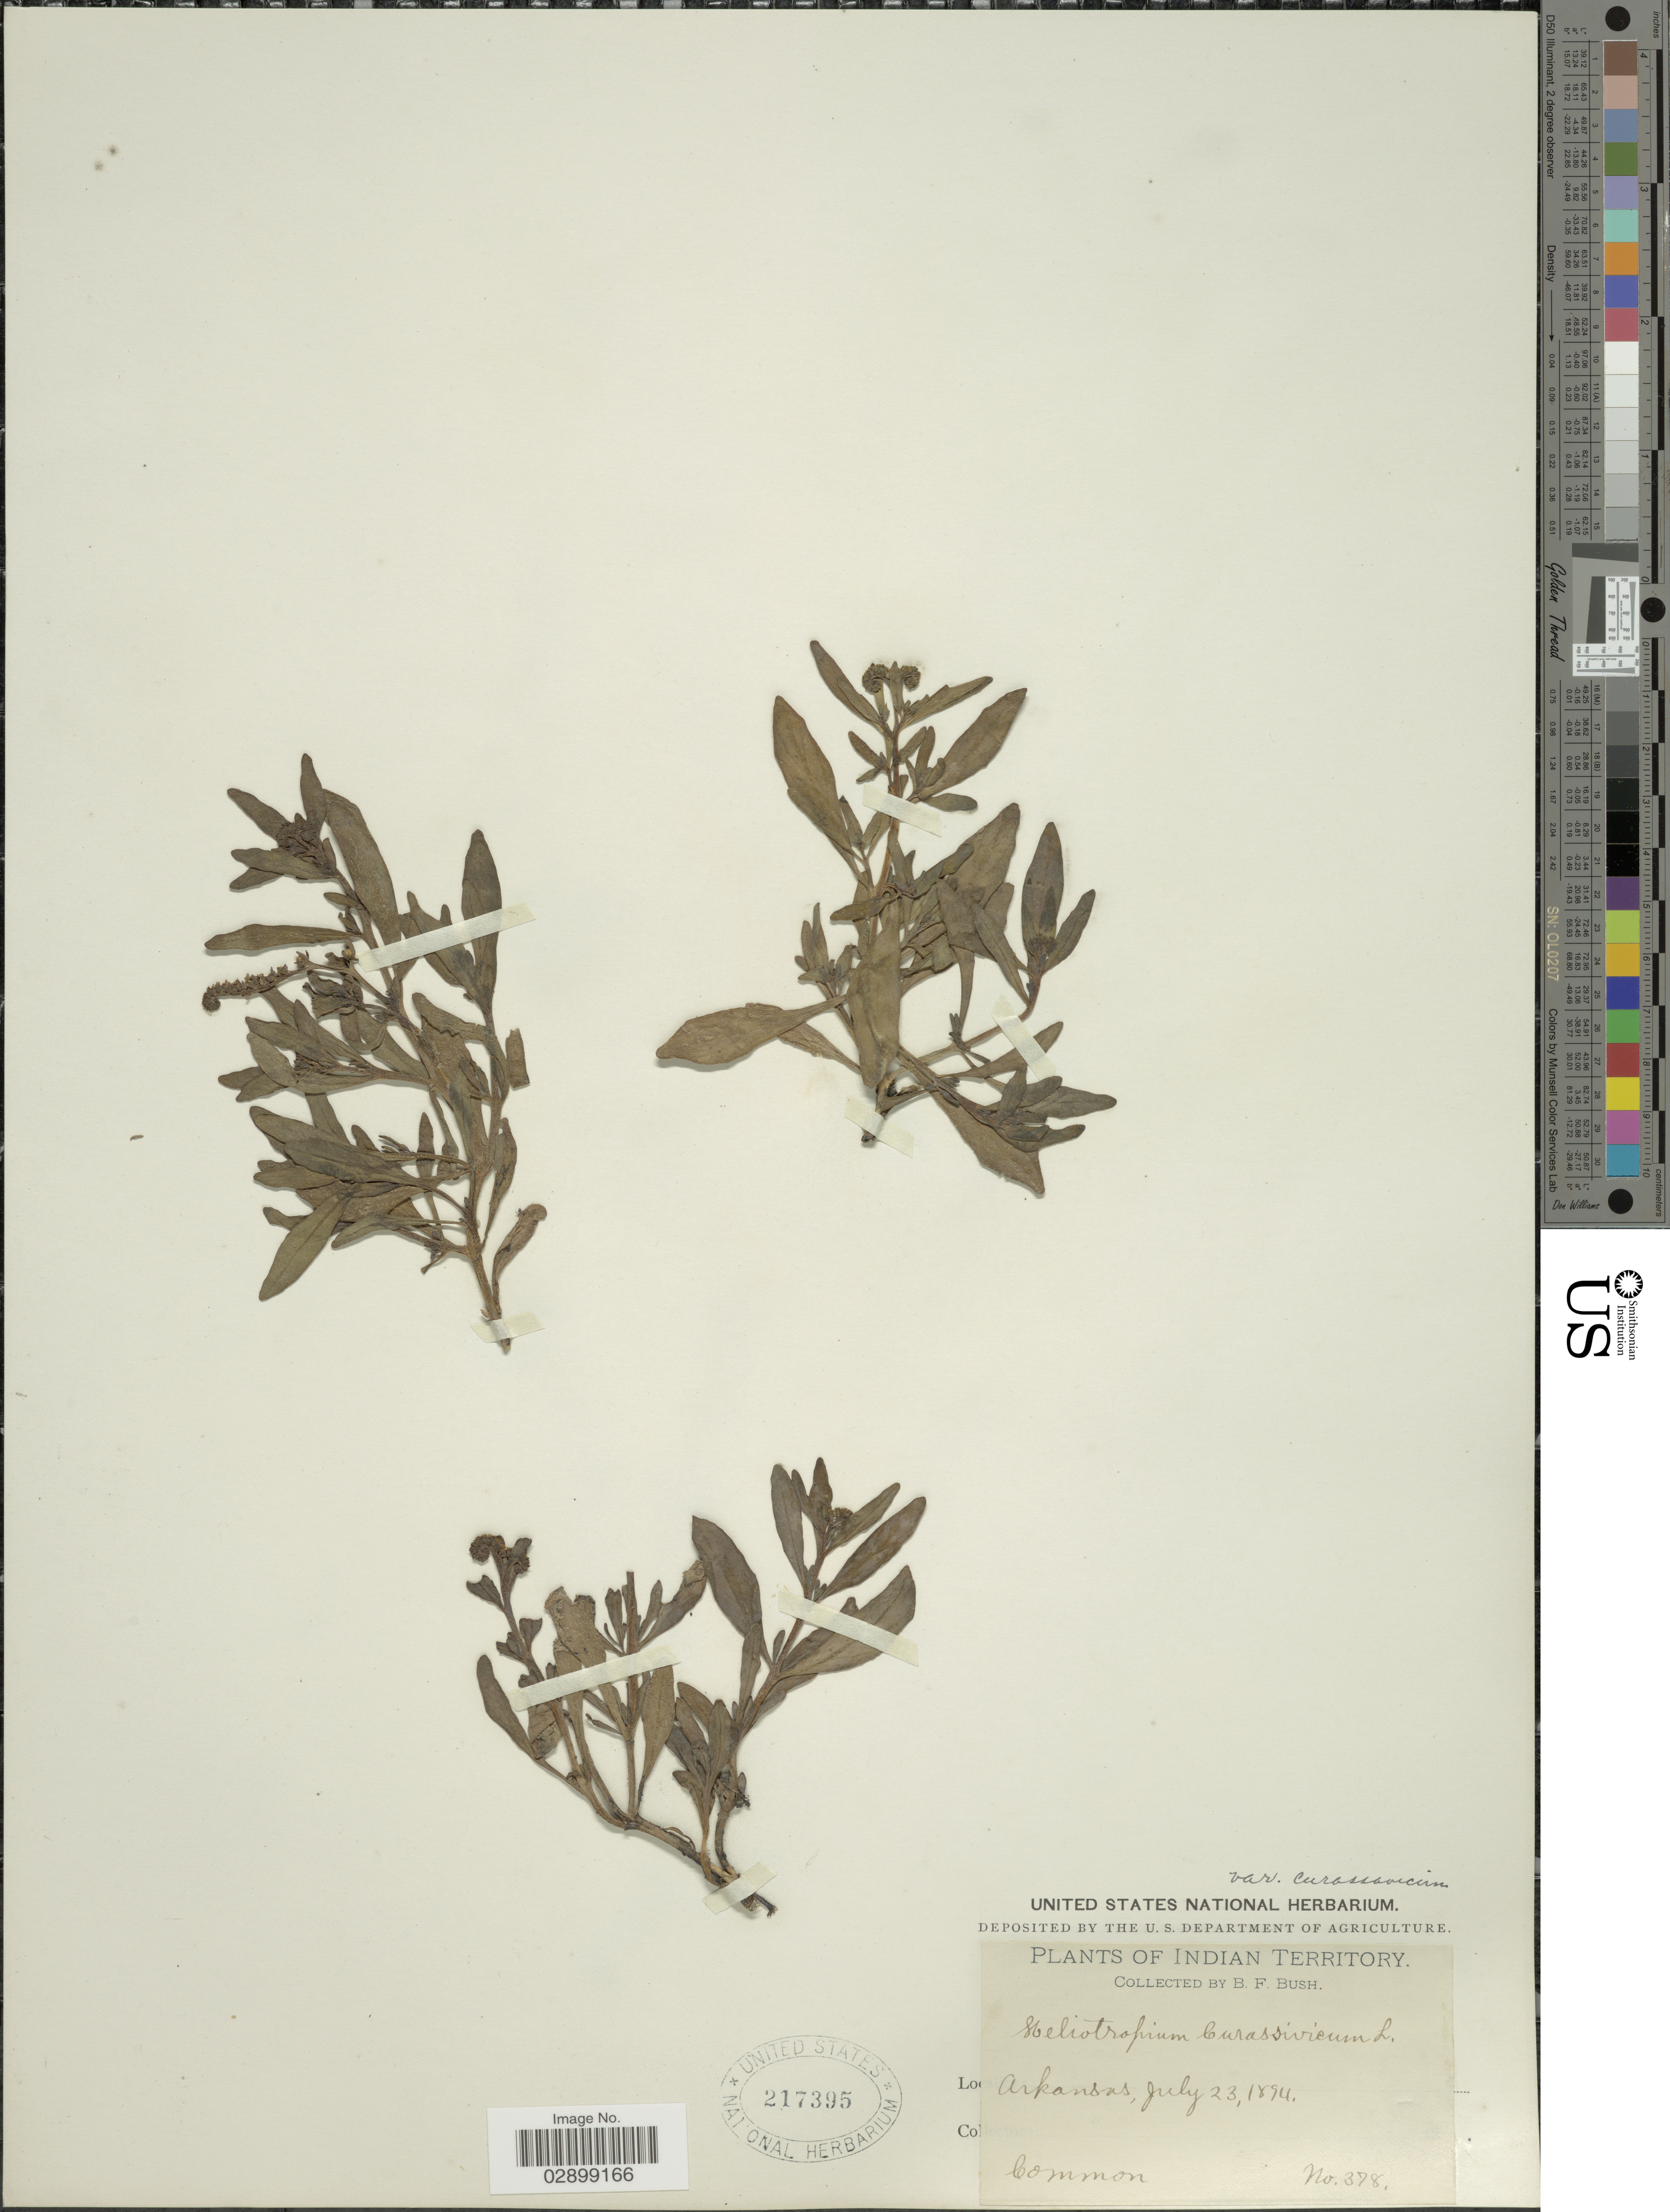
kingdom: Plantae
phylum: Tracheophyta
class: Magnoliopsida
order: Boraginales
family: Heliotropiaceae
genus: Heliotropium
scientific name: Heliotropium curassavicum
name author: L.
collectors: B. F. Bush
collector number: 378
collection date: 1894-07-23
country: United States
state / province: Arkansas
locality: Indian Territory.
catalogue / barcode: US 217395